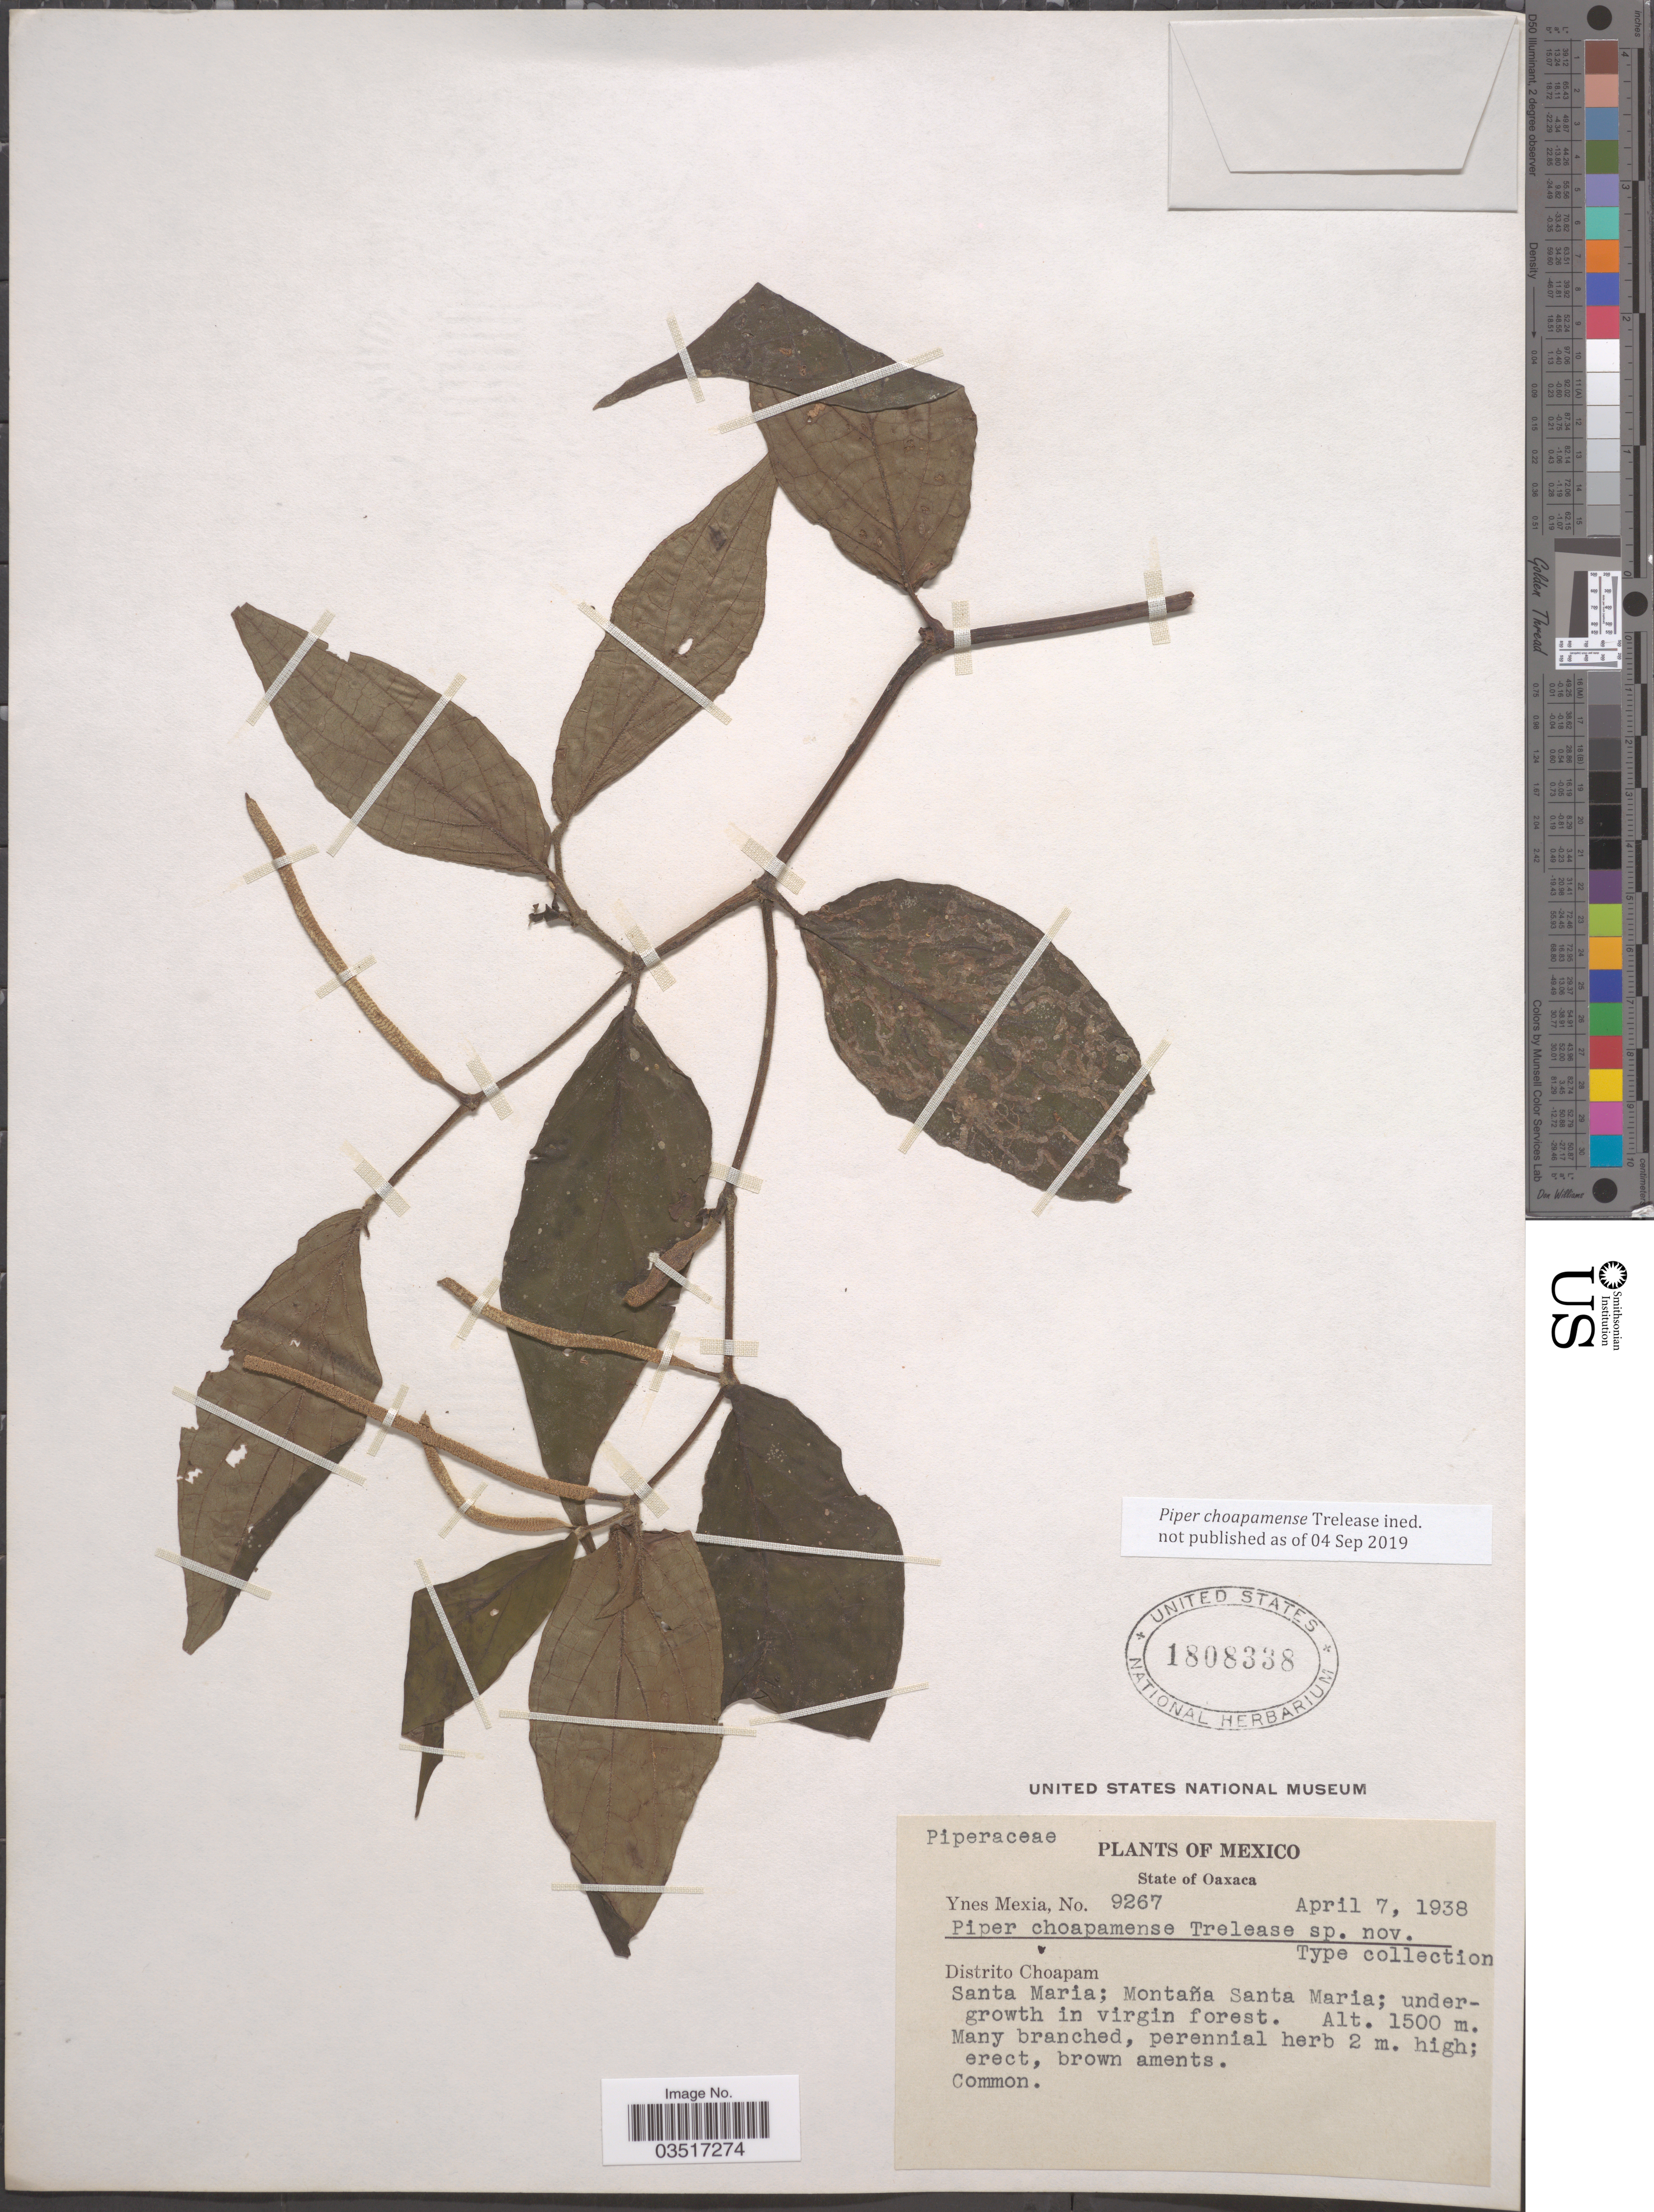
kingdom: Plantae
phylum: Tracheophyta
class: Magnoliopsida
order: Piperales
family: Piperaceae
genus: Piper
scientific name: Piper sp.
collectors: Y. Mexia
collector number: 9267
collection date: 1938-04-07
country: Mexico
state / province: Oaxaca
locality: Distrito Choapam. Santa Maria; Montaña Santa Maria.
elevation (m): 1500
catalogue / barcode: US 1808338